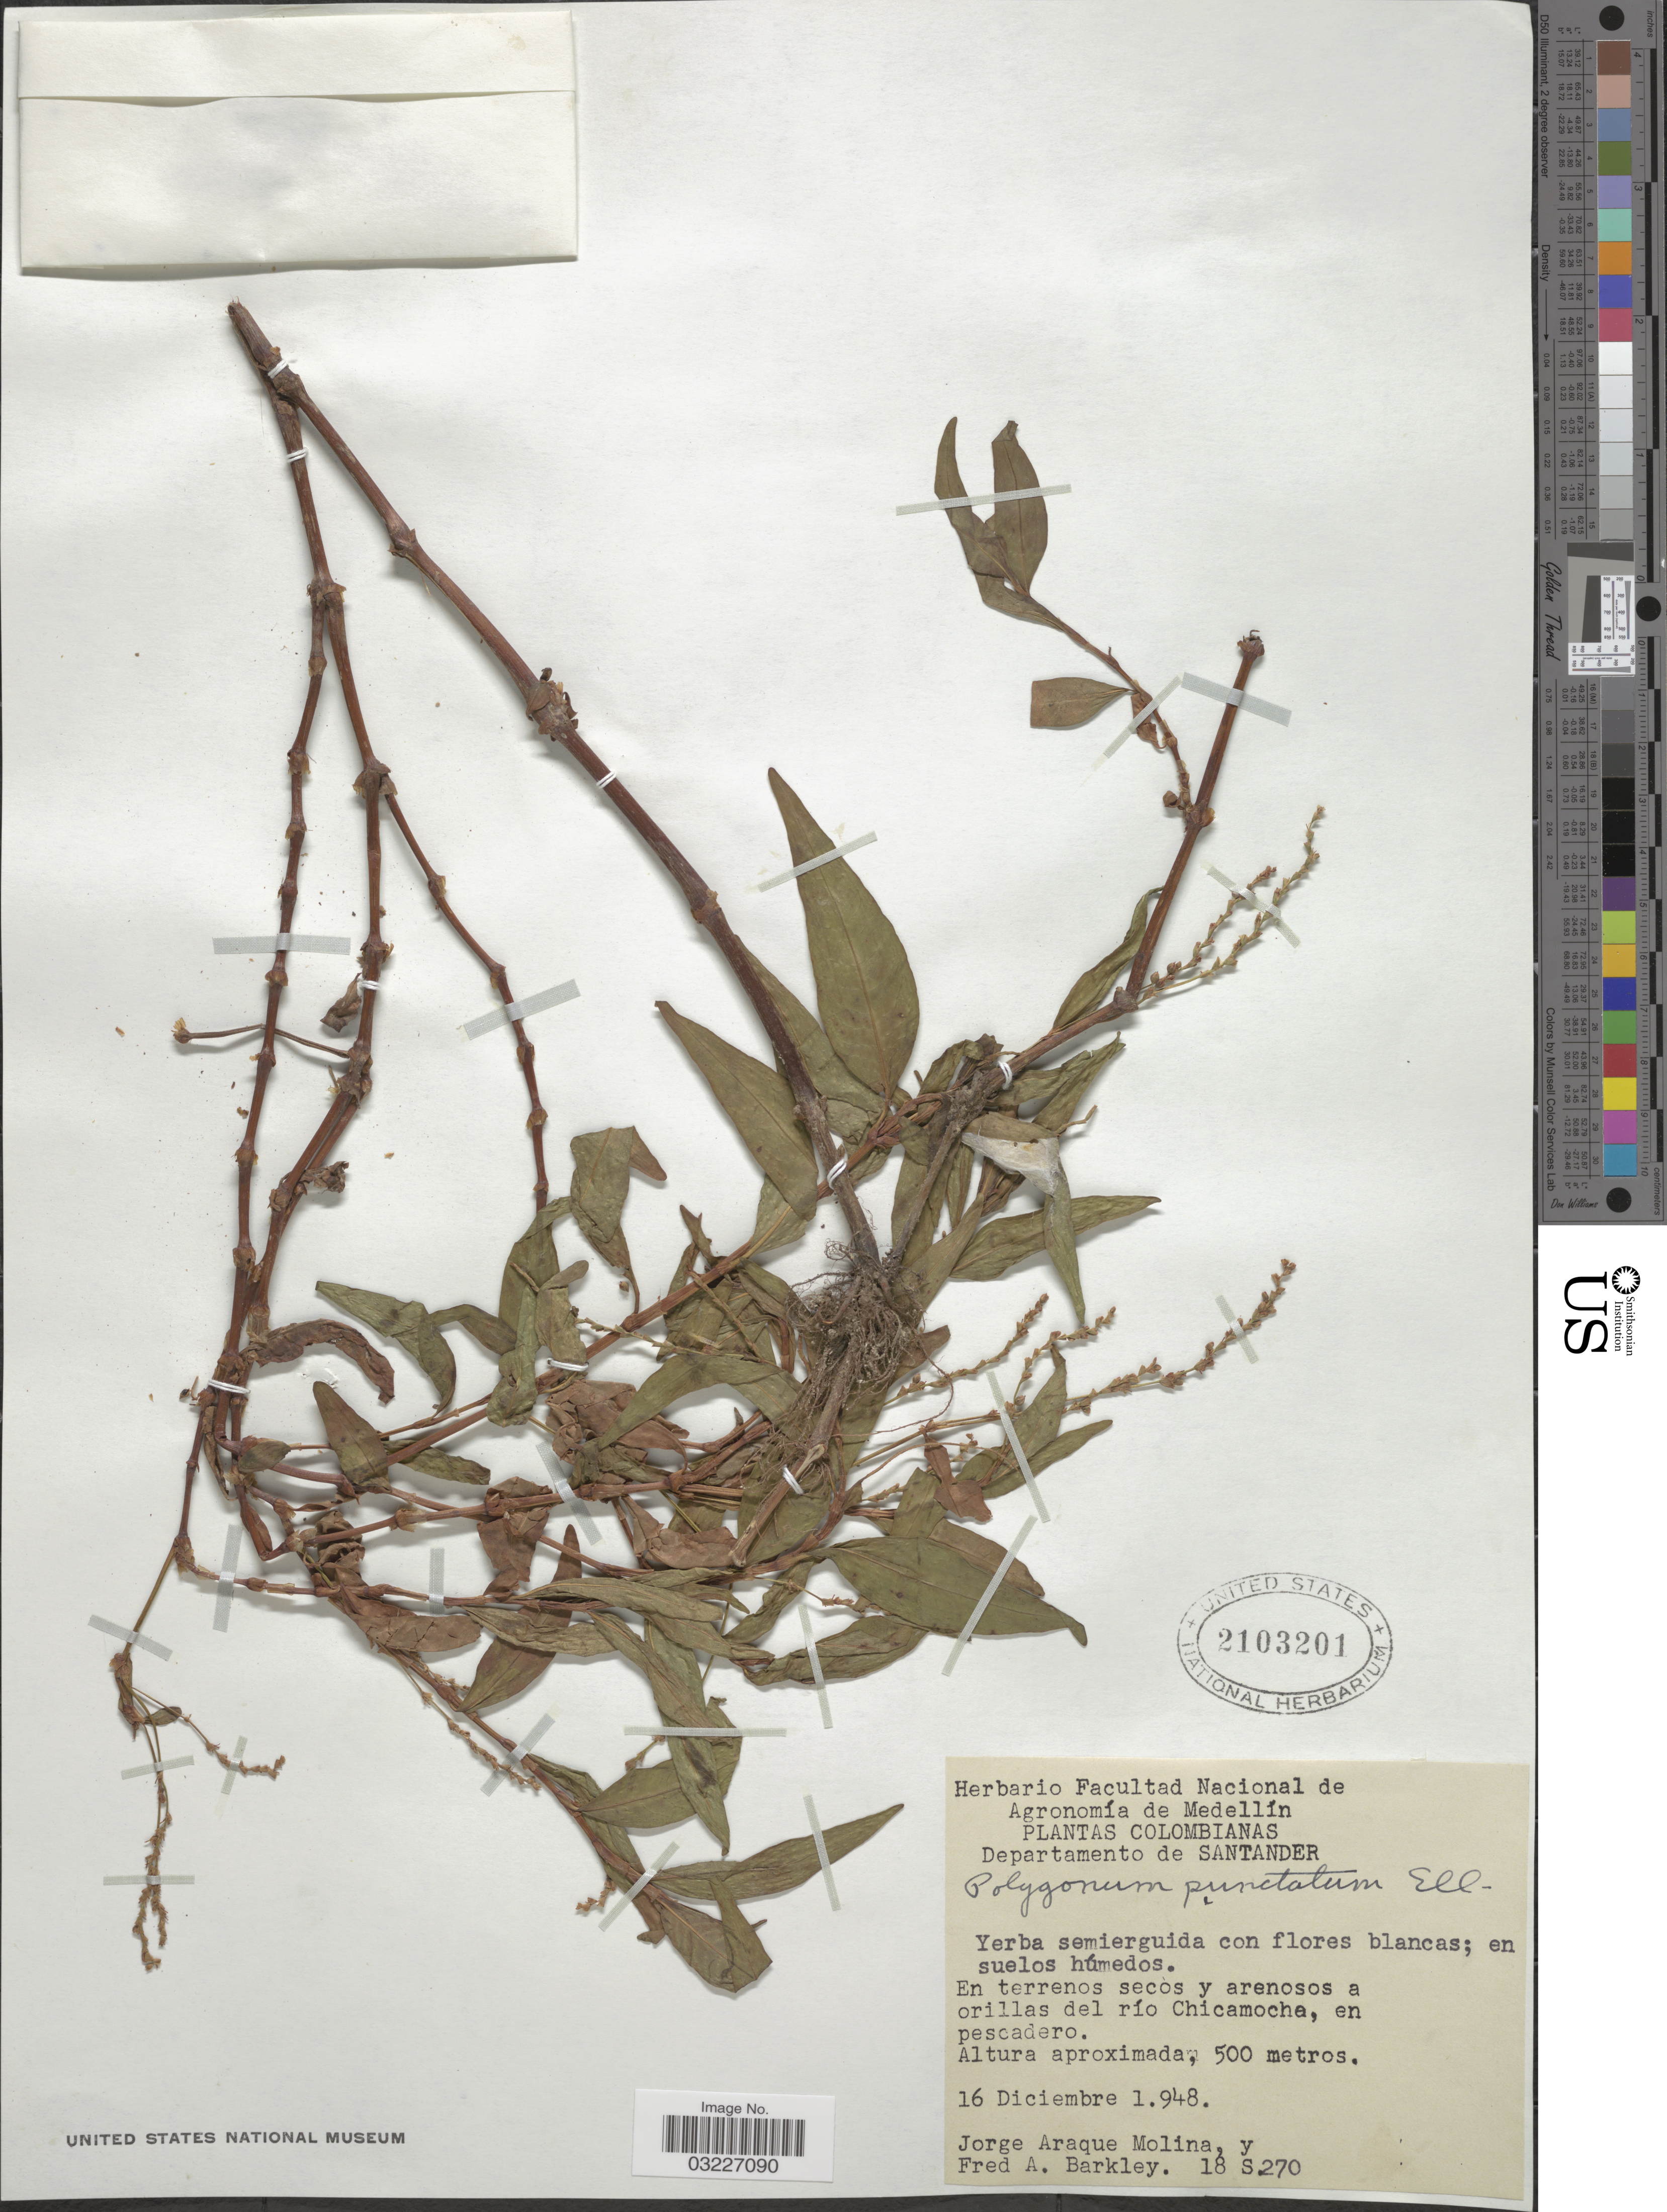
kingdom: Plantae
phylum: Tracheophyta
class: Magnoliopsida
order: Caryophyllales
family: Polygonaceae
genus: Polygonum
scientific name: Polygonum opelousanum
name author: Riddell ex Small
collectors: J. A. Molina & F. A. Barkley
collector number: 18S270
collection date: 1948-12-16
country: Colombia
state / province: Santander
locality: Departamento de Santander. Orillas del río Chicamocha, en pescadero.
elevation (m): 500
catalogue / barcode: US 2103201